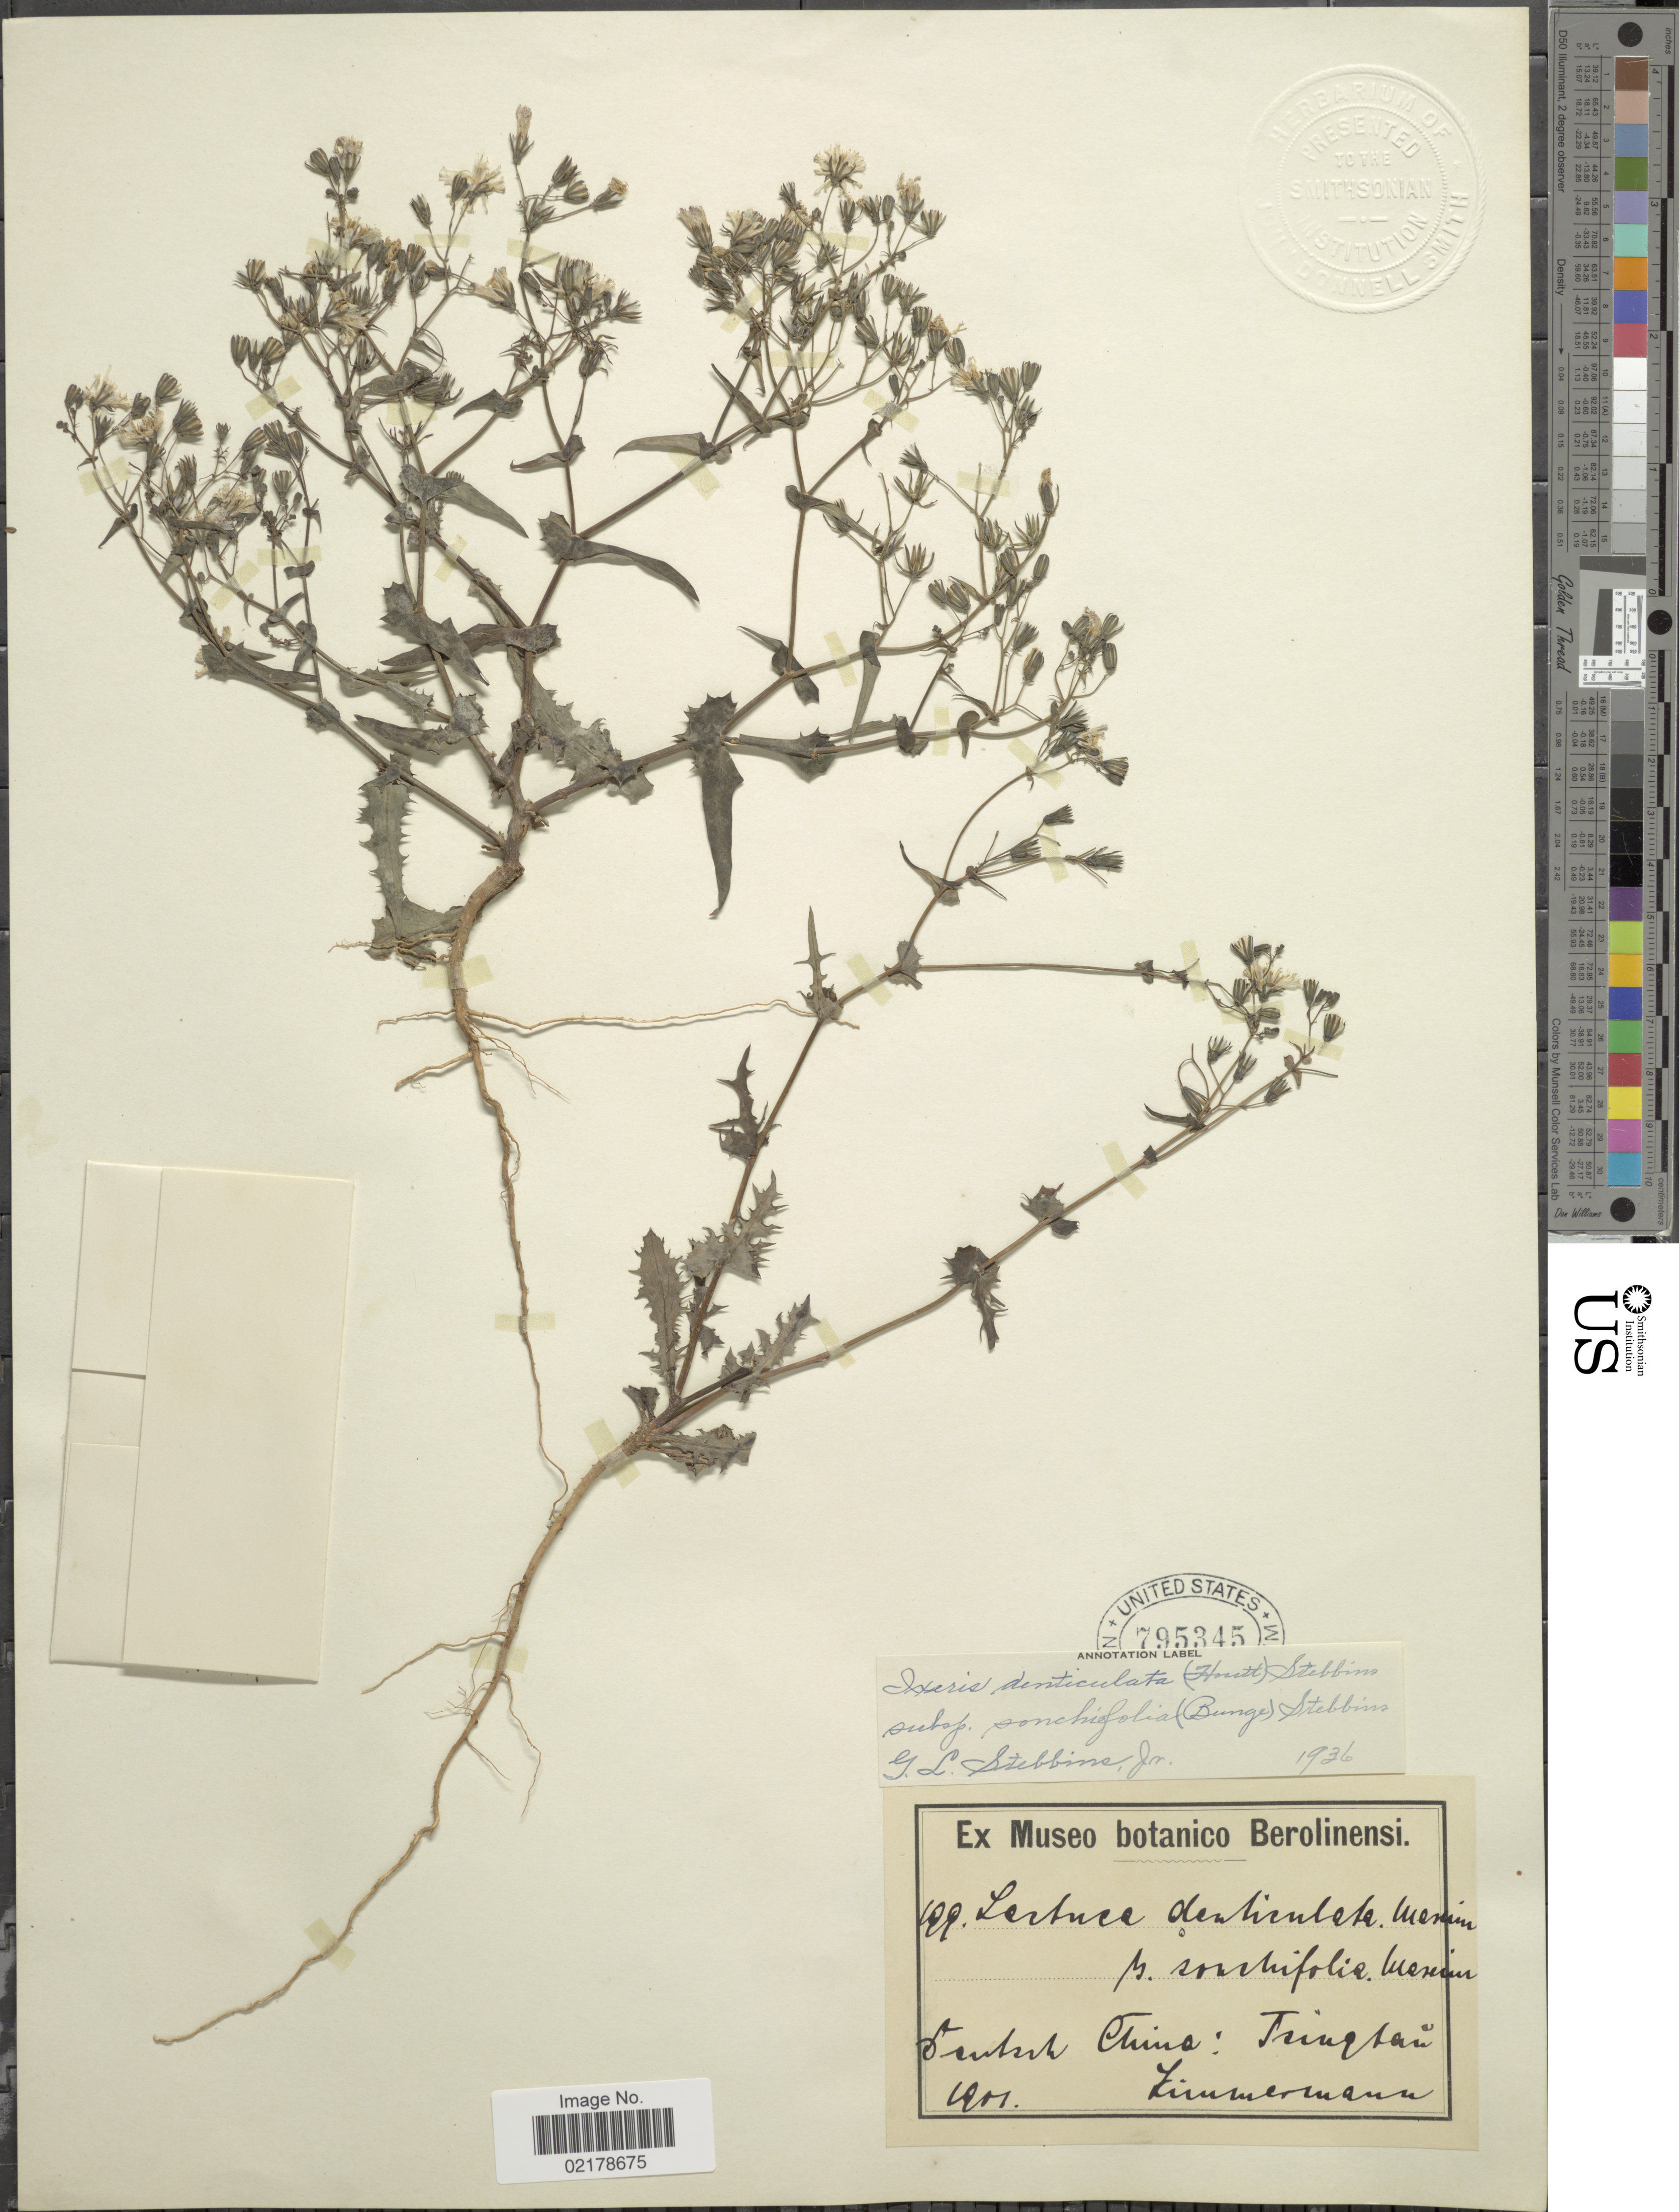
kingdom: Plantae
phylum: Tracheophyta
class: Magnoliopsida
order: Asterales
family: Asteraceae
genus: Crepidiastrum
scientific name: Crepidiastrum denticulatum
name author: (Houtt.) Pak & Kawano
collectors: -. Zimmermann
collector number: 199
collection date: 1901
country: China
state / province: Qinghai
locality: Deutsch China: Tsinghai [interpreted]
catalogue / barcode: US 795345